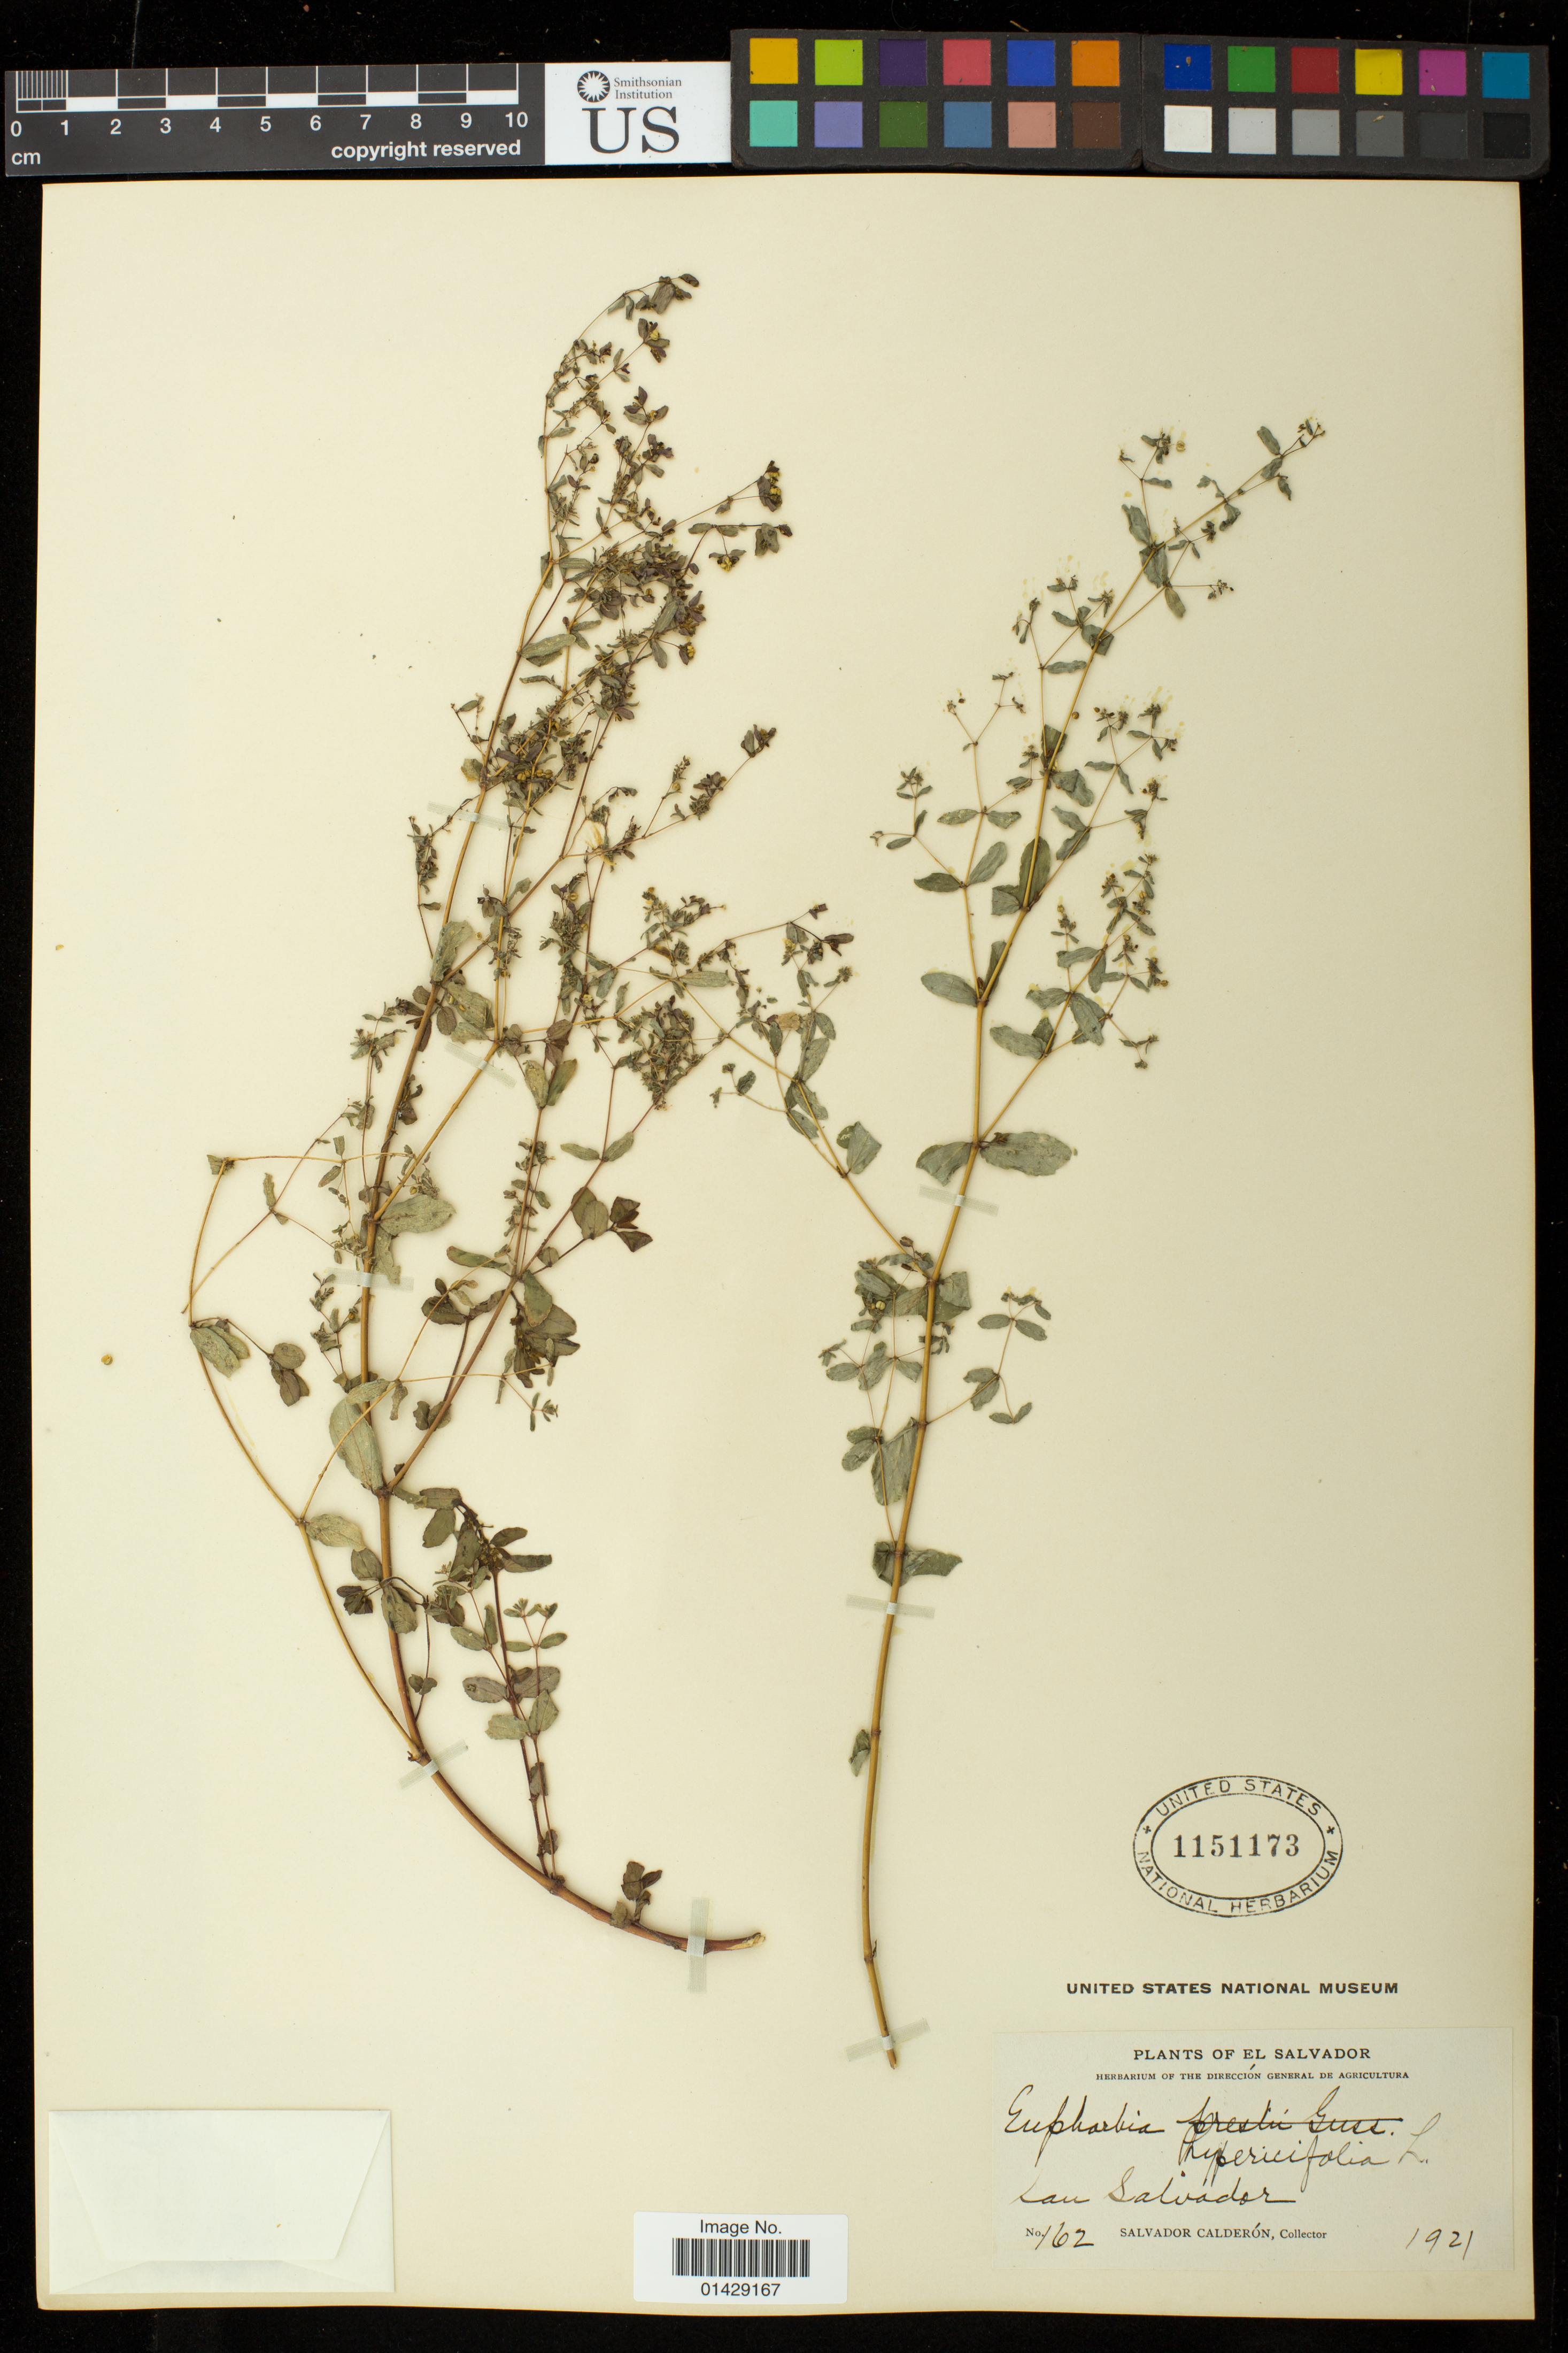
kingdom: Plantae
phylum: Tracheophyta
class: Magnoliopsida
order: Malpighiales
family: Euphorbiaceae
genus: Euphorbia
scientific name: Euphorbia hyssopifolia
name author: L.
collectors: S. Calderón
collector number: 162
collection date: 1921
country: El Salvador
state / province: San Salvador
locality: San Salvador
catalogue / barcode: US 1151173